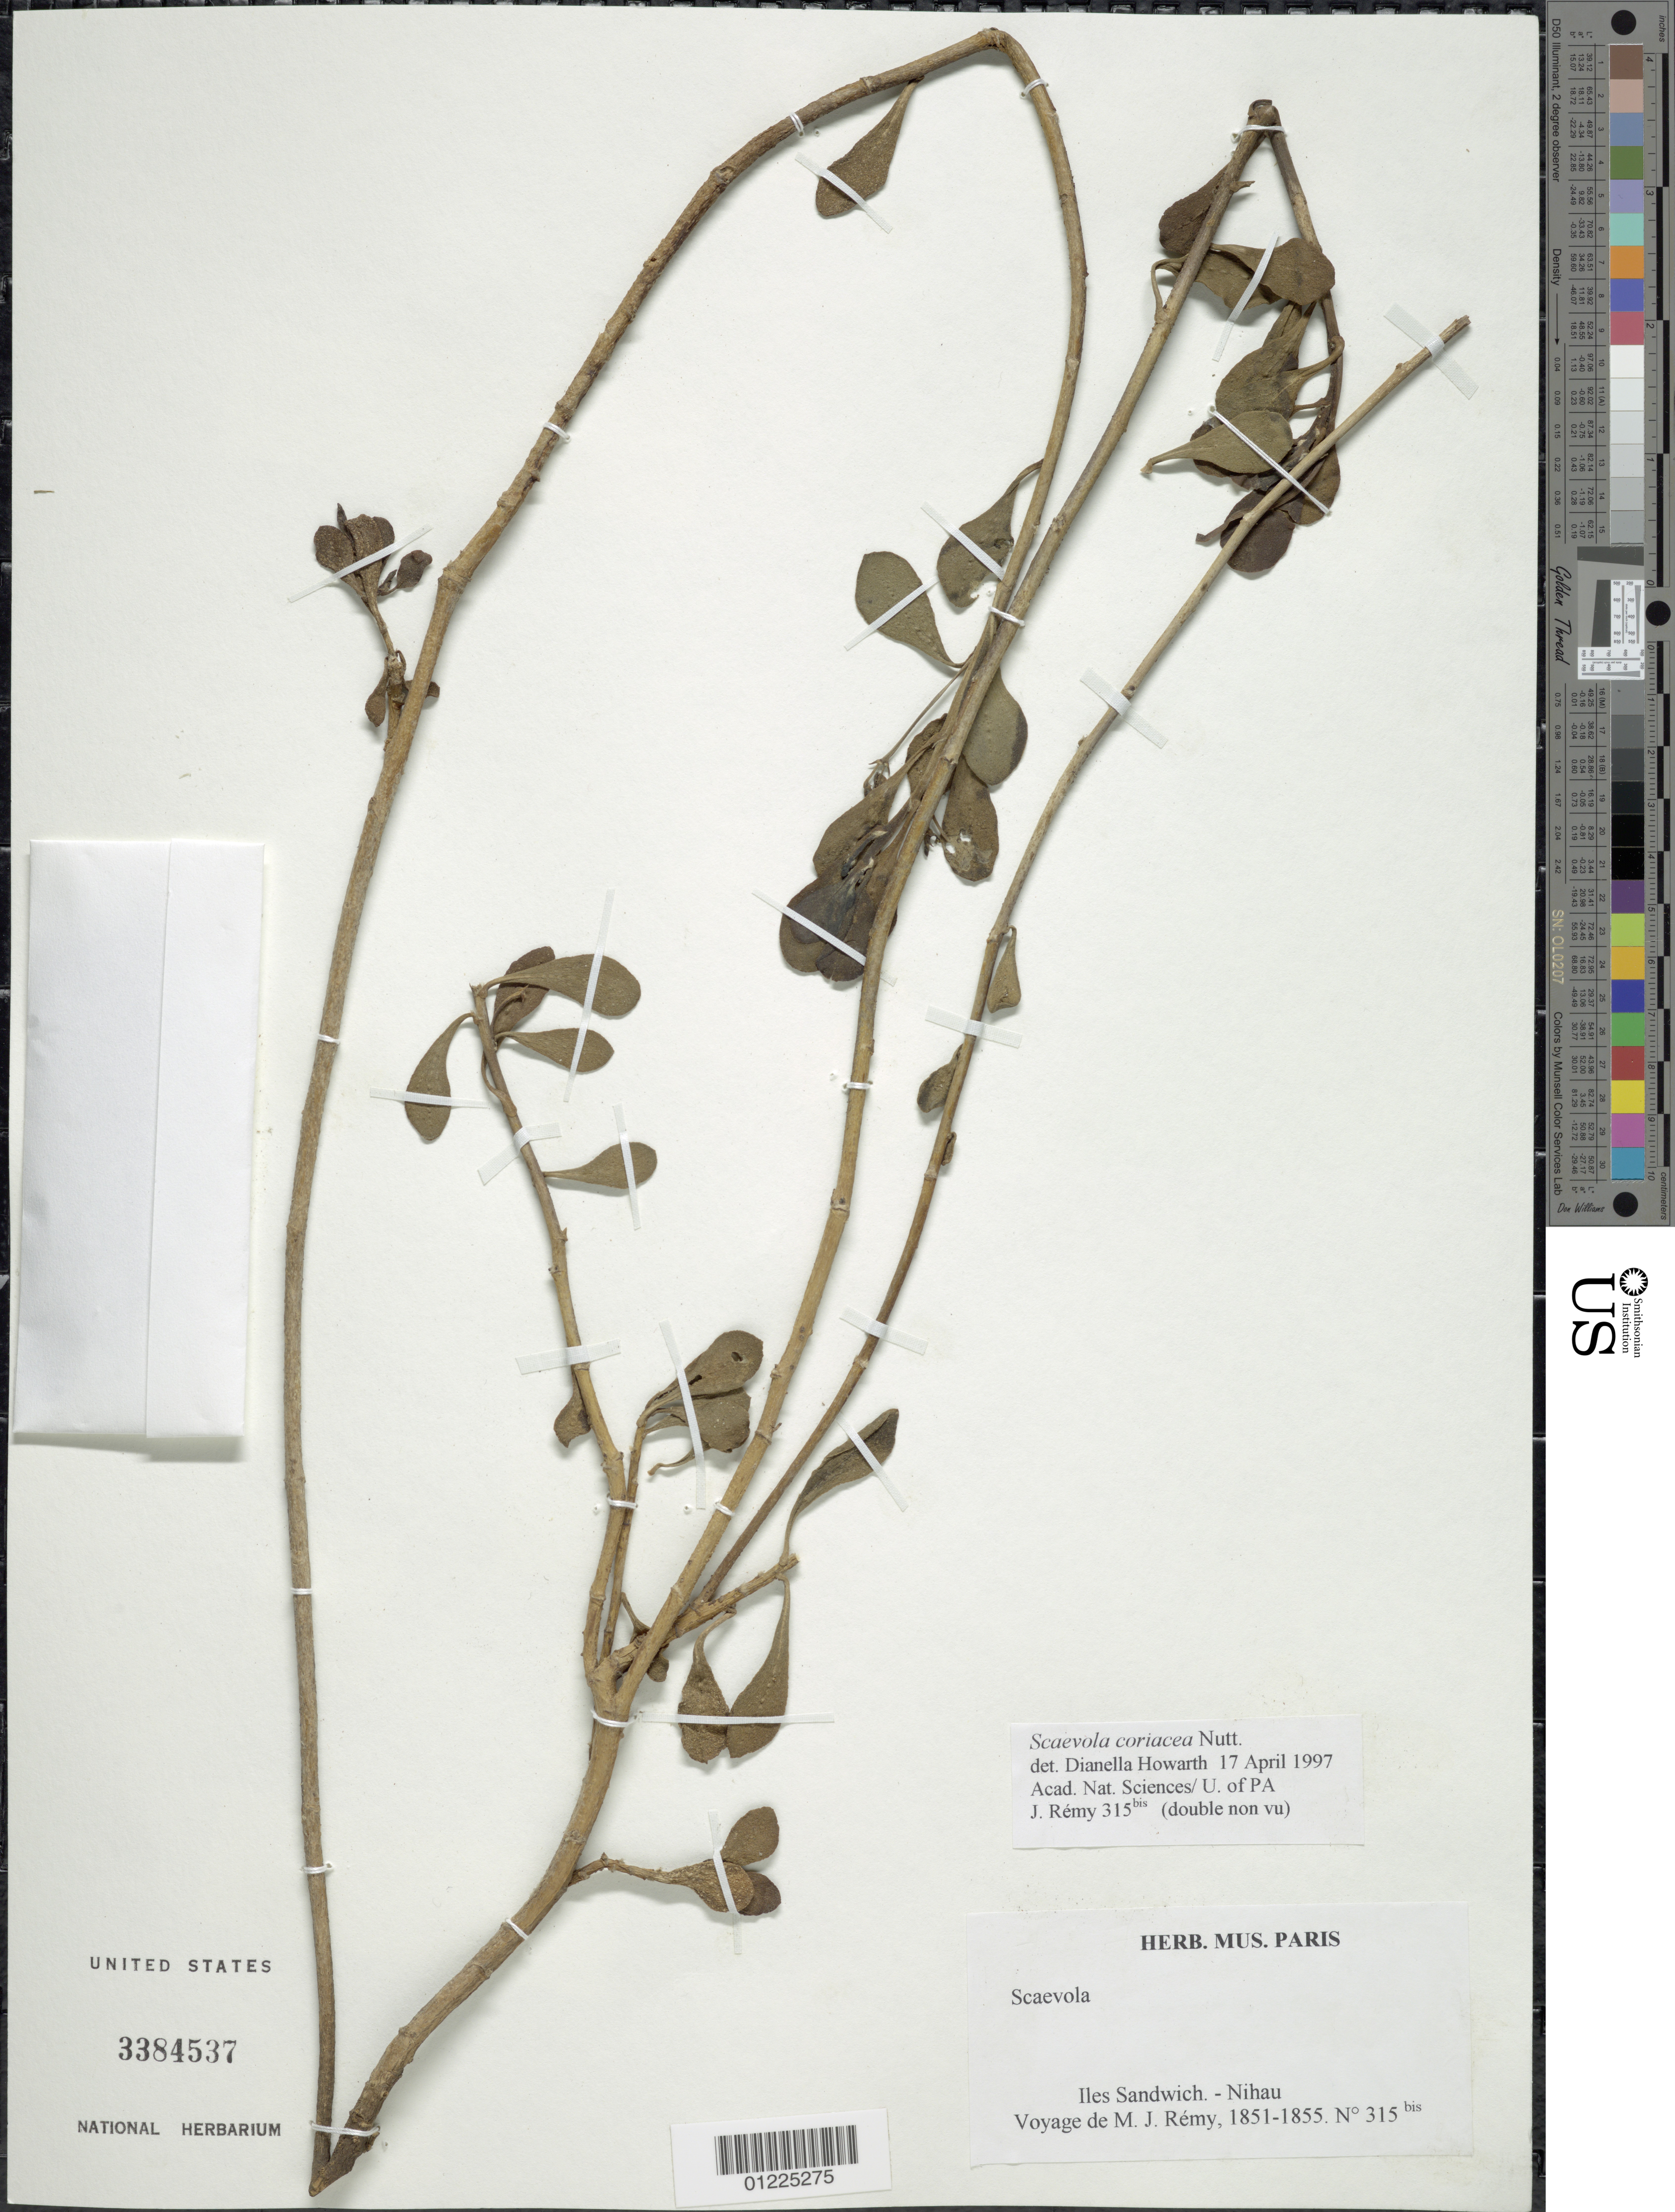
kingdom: Plantae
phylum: Tracheophyta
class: Magnoliopsida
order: Asterales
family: Goodeniaceae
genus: Scaevola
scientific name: Scaevola coriacea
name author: Nutt.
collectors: M. J. Remy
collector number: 315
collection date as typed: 1851 to --- 1855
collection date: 1851/1855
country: United States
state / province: Hawaii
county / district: Kauai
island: Ni'ihau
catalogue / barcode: US 3384537